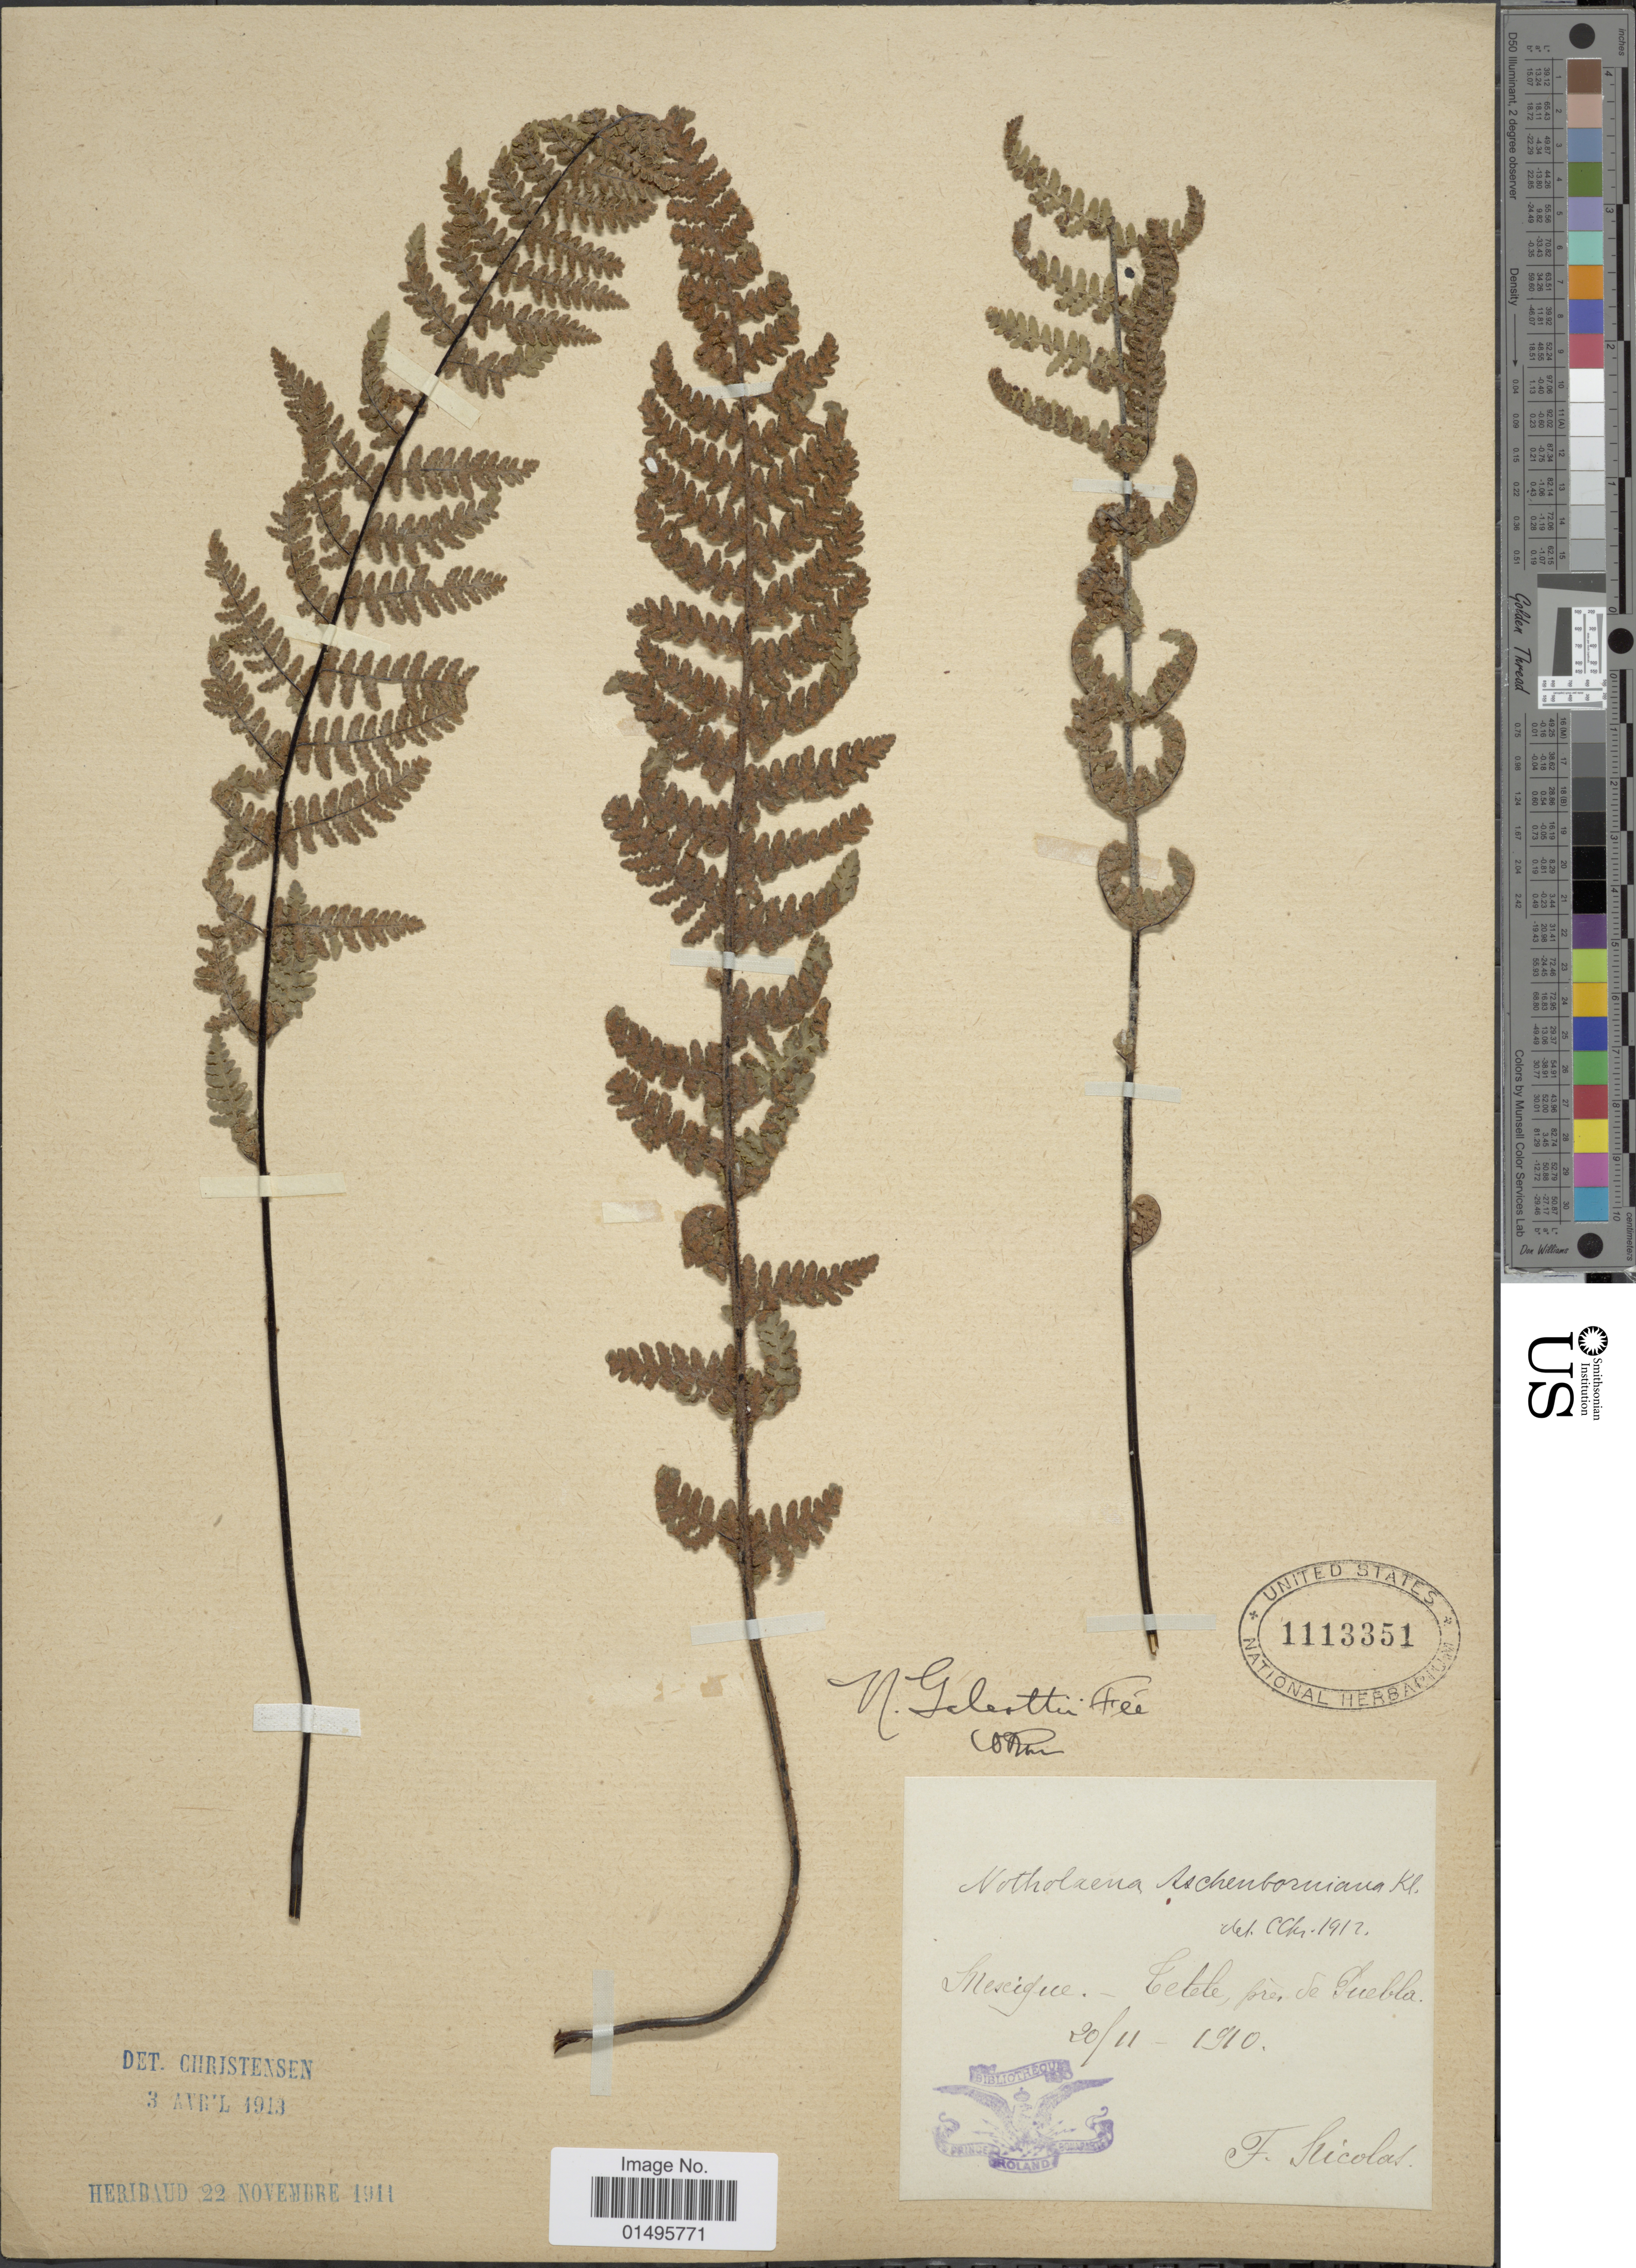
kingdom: Plantae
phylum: Tracheophyta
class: Polypodiopsida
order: Polypodiales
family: Pteridaceae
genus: Notholaena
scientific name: Notholaena galeottii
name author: Fée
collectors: F. Nicolas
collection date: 1910-11-20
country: Mexico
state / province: Puebla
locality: Fetele, pres de Puebla [interpreted]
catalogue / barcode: US 1113351